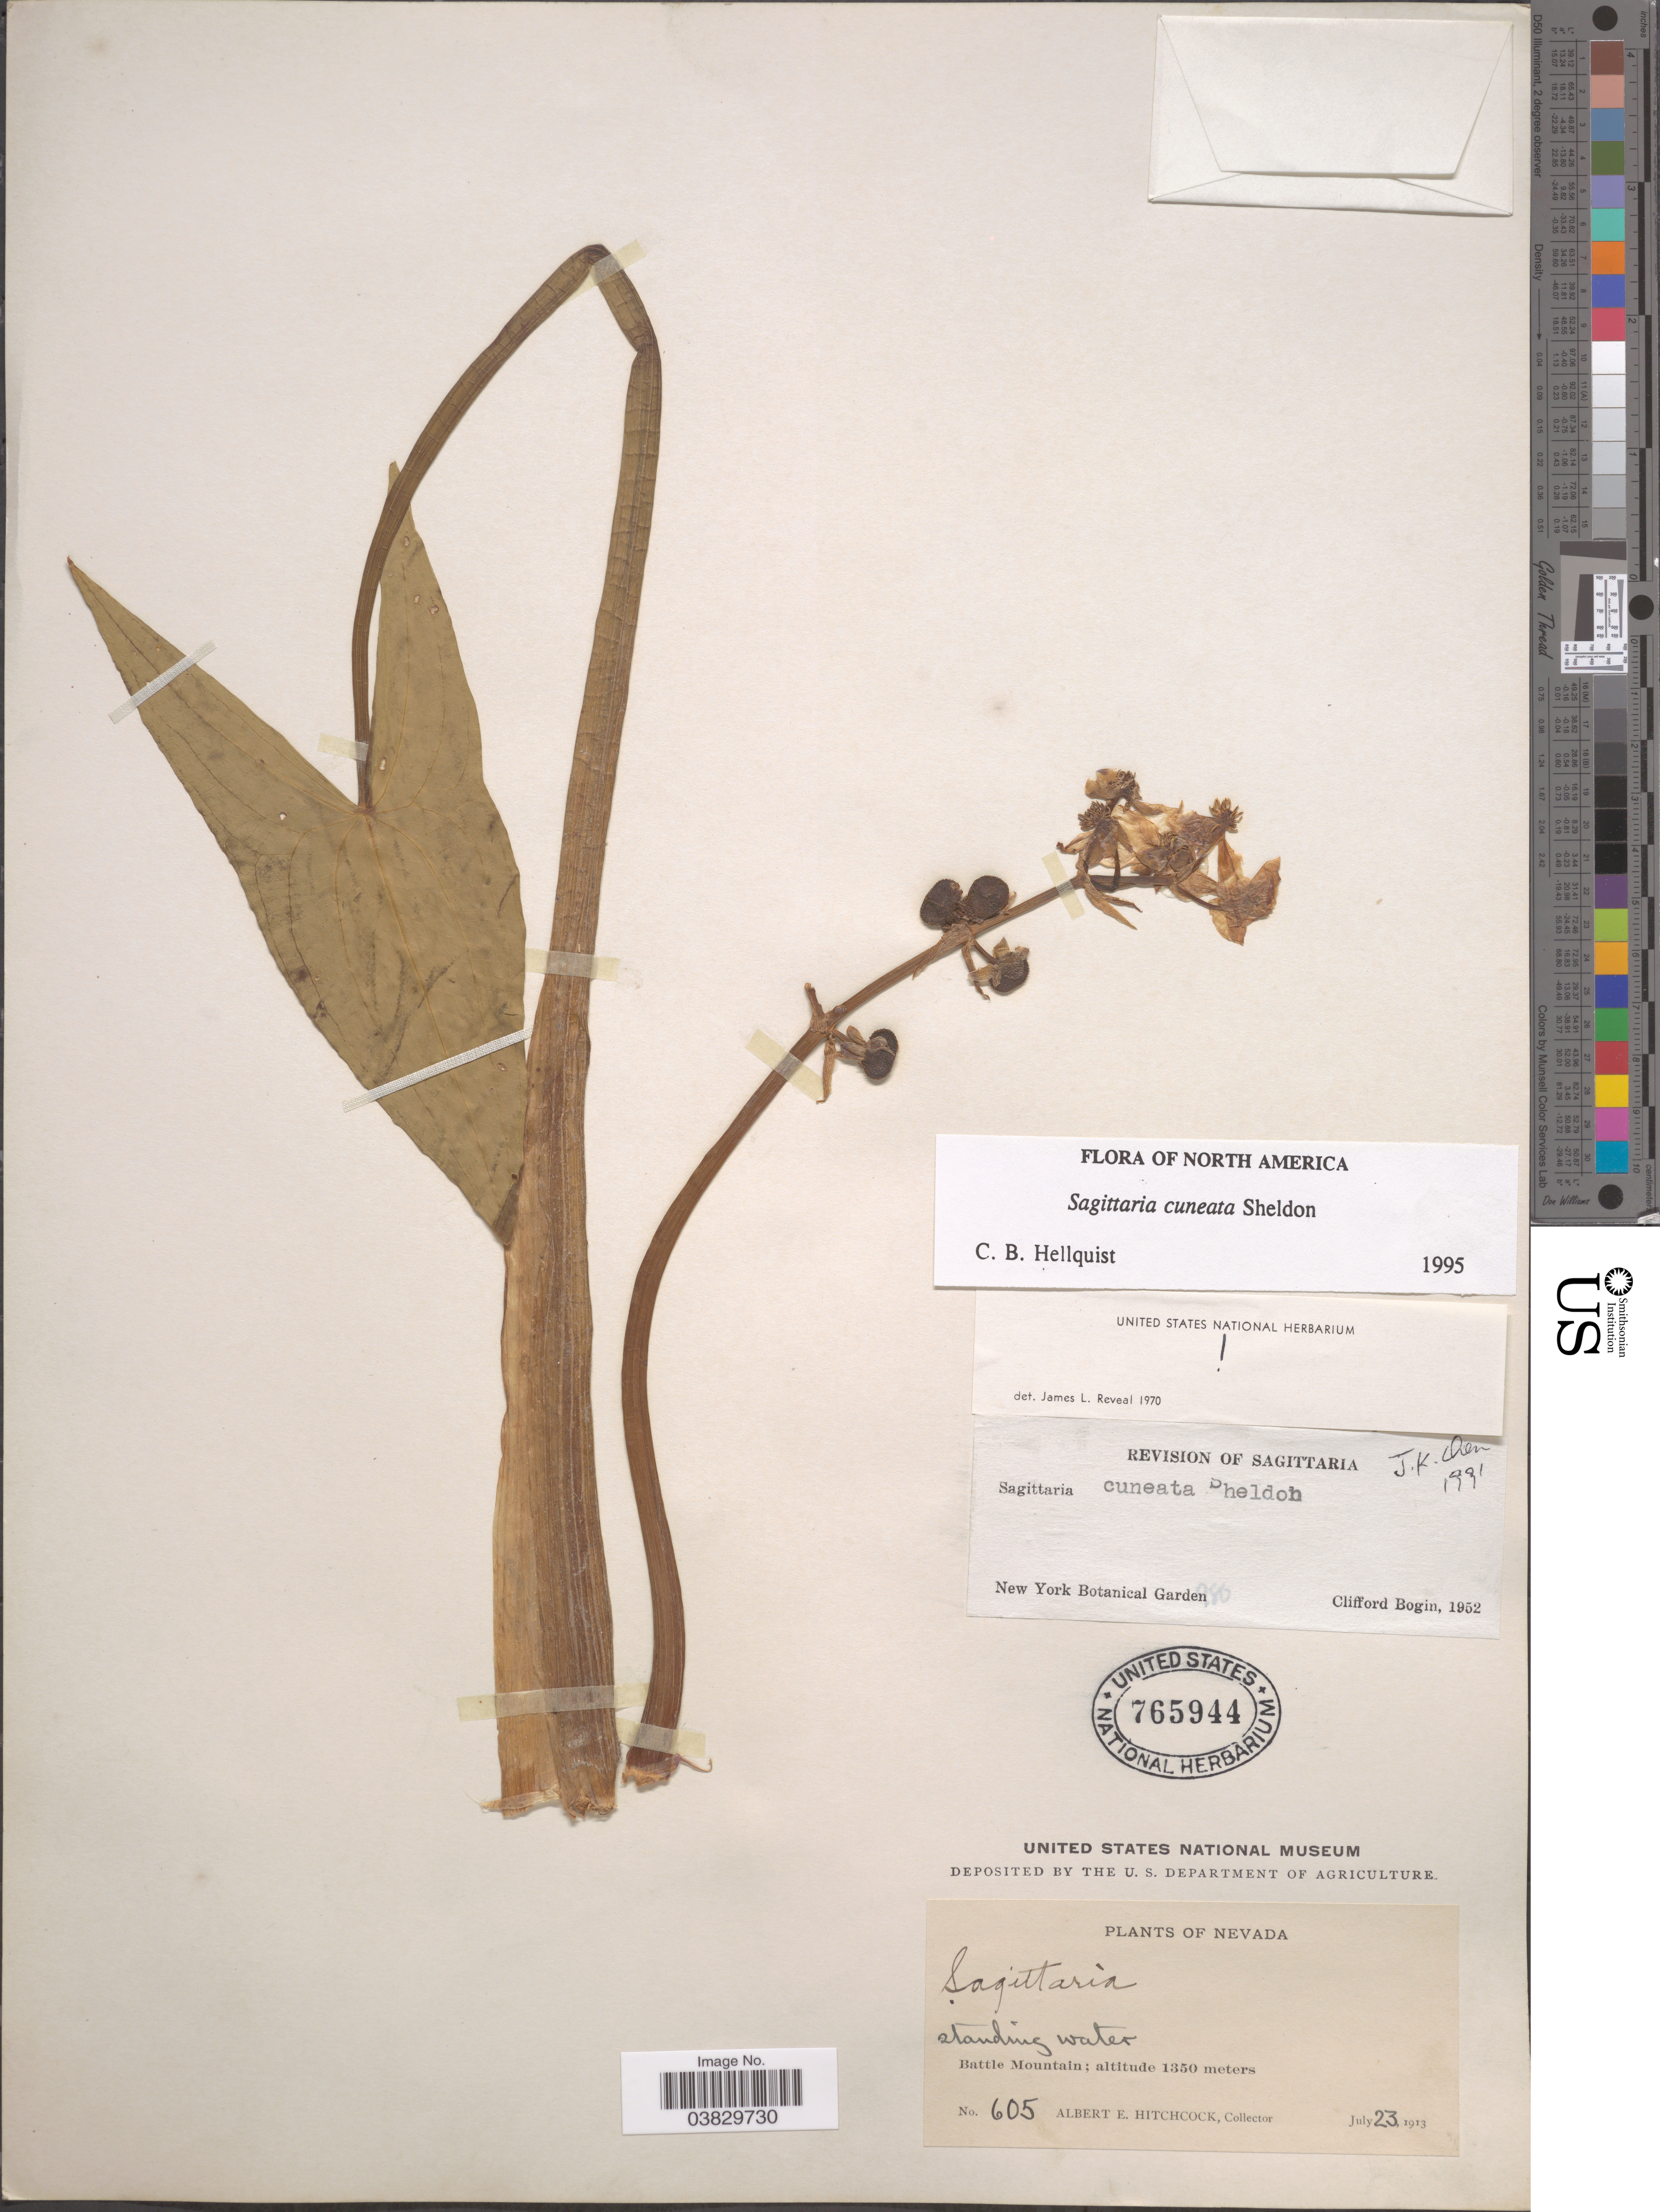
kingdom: Plantae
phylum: Tracheophyta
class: Liliopsida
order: Alismatales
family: Alismataceae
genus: Sagittaria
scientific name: Sagittaria cuneata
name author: E. Sheld.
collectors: A. Hitchcock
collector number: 605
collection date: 1913-07-23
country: United States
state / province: Nevada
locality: Battle Mountain.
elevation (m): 1350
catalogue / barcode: US 765944